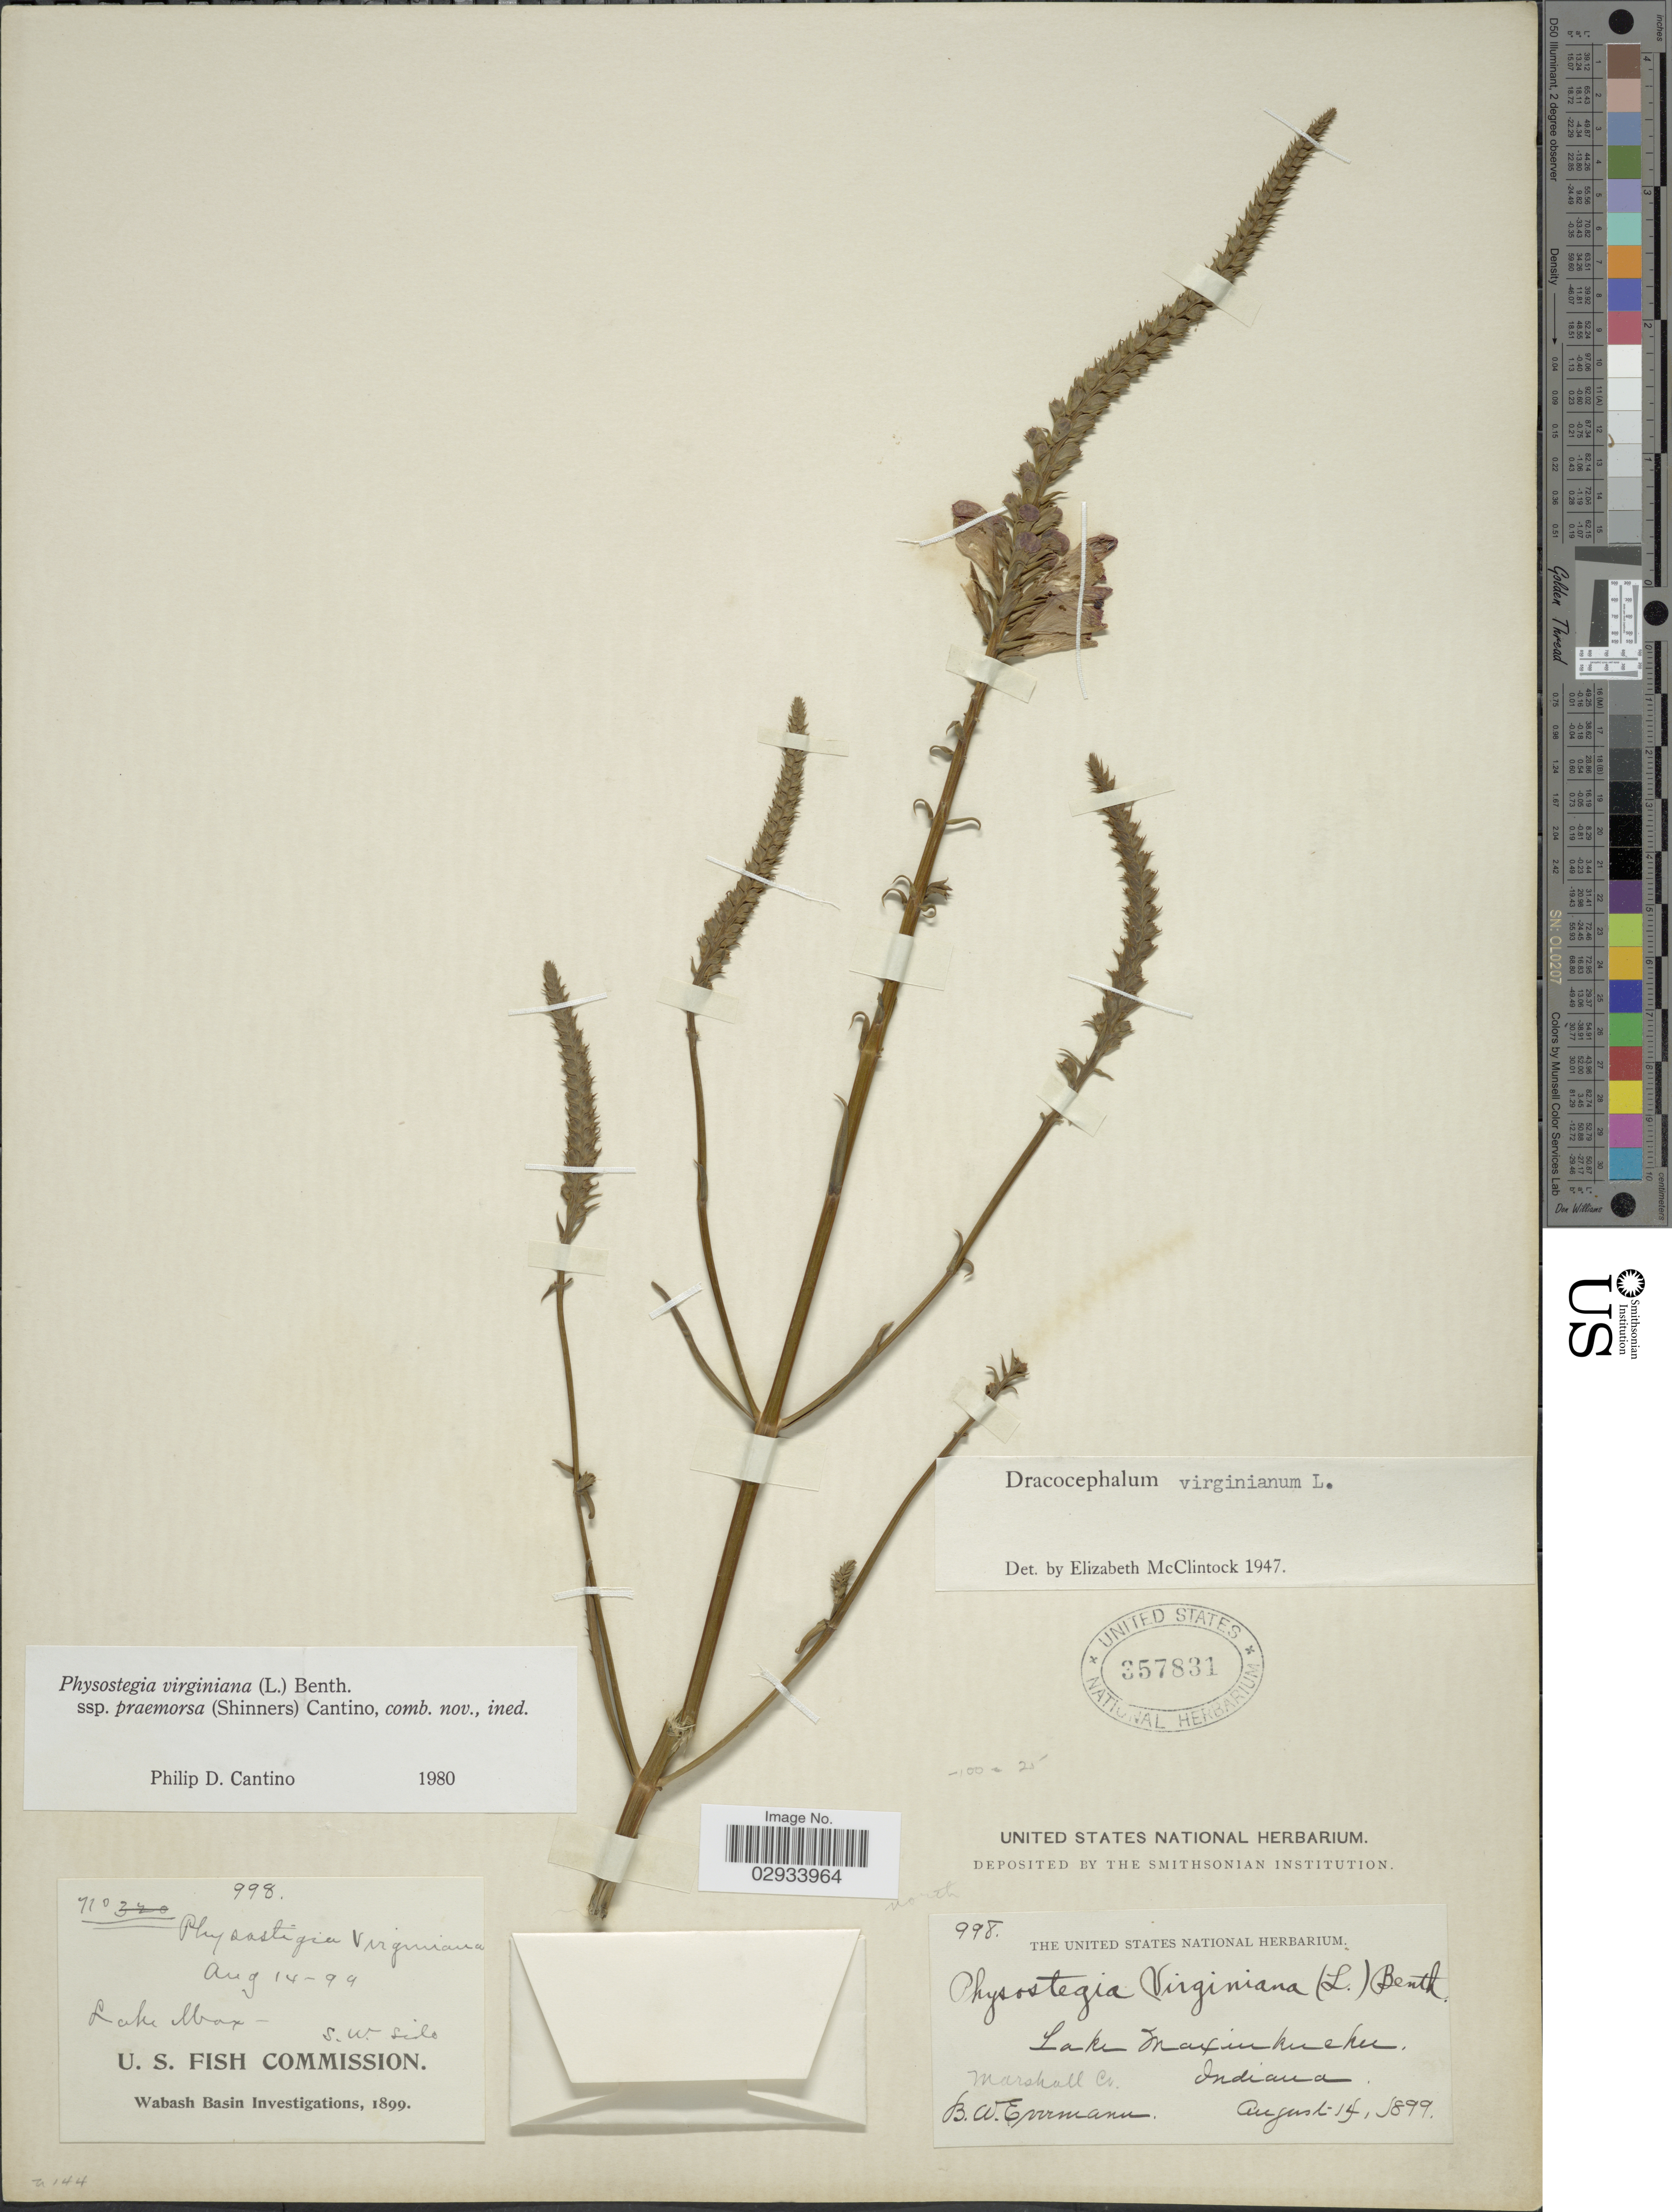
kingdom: Plantae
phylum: Tracheophyta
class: Magnoliopsida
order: Lamiales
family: Lamiaceae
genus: Physostegia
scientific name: Physostegia virginiana subsp. praemorsa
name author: (Shinners) P.D. Cantino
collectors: B. W. Evermann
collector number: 998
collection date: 1899-08-14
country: United States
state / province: Indiana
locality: Lake Maxinkuckee, Marshall Co., Wabash Basin., S.W. side.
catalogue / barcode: US 357831